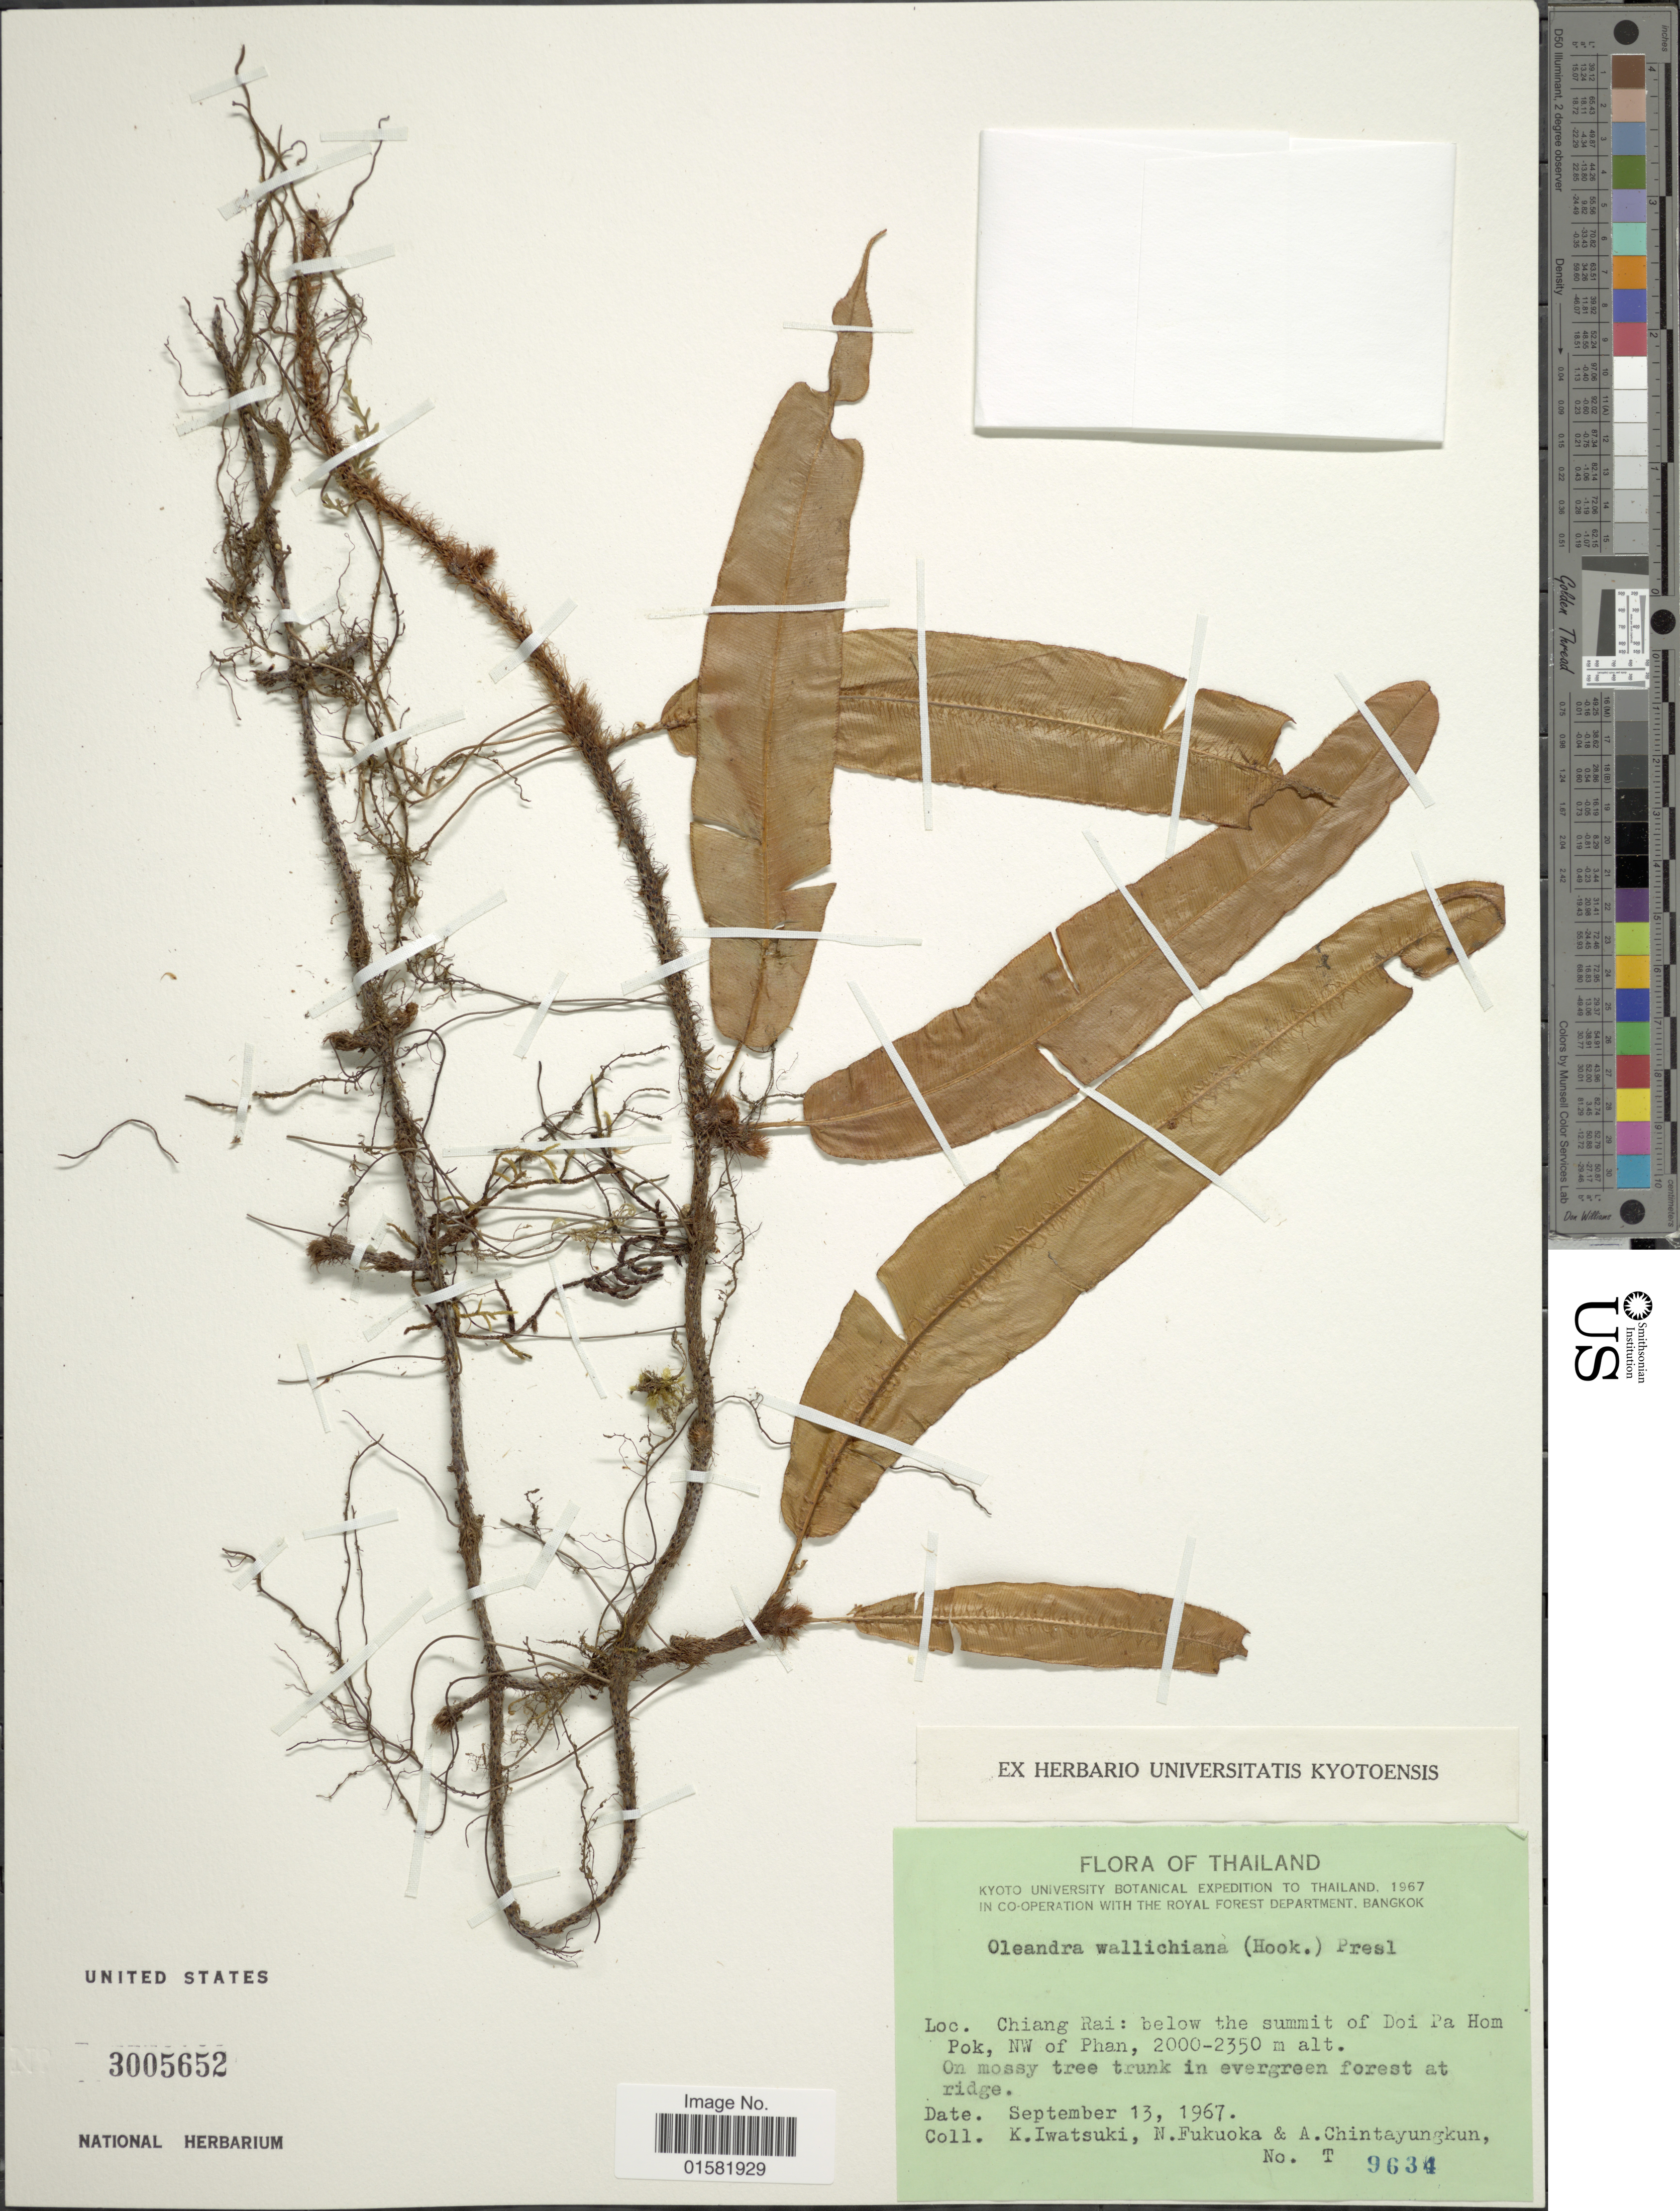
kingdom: Plantae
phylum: Tracheophyta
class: Polypodiopsida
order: Polypodiales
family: Oleandraceae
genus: Oleandra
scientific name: Oleandra wallichii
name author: (Hook.) C. Presl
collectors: K. Iwatsuki, N. Fukuoka & A. Chintayungkun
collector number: T9634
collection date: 1967-09-13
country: Thailand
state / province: Chiang Rai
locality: Thailand, Loc. Chiang Rai: below the summit of Doi Pa Hom Pok, NW of Phan.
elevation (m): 2000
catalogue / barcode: US 3005652